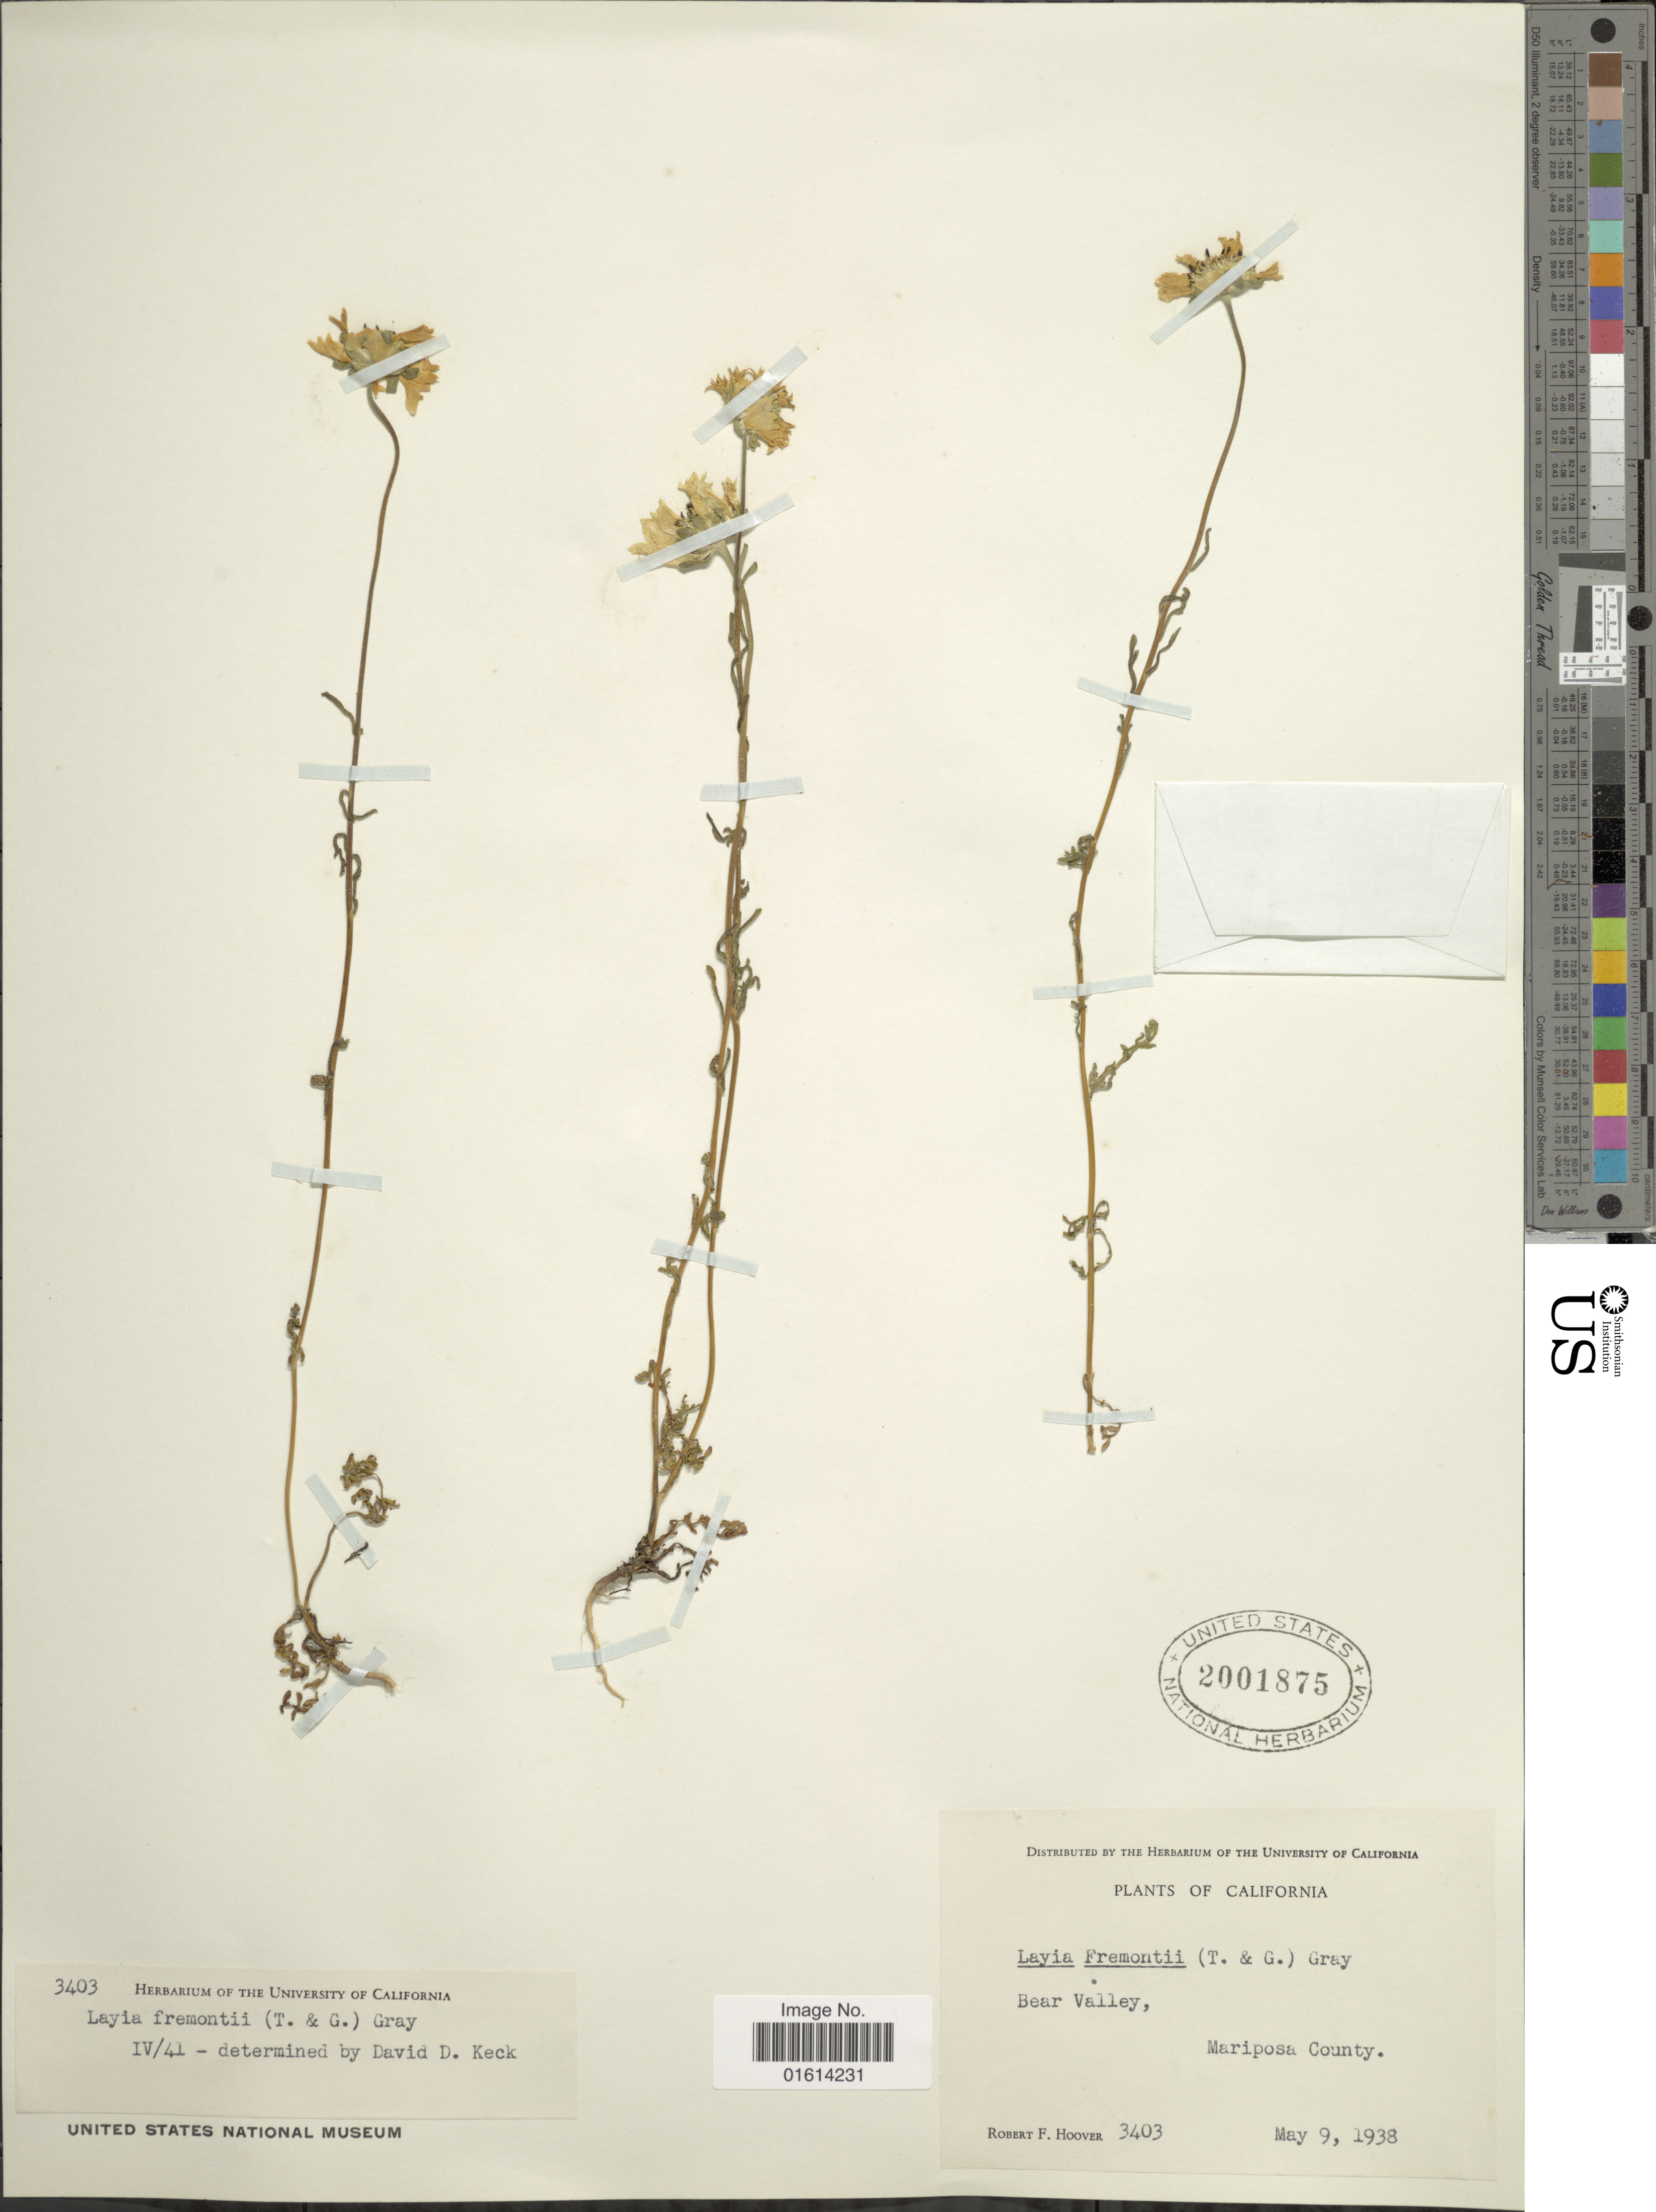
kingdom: Plantae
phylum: Tracheophyta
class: Magnoliopsida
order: Asterales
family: Asteraceae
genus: Layia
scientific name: Layia fremontii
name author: A. Gray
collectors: R. F. Hoover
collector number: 3403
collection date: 1938-05-09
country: United States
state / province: California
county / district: Mariposa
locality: Bear Valley, Mariposa County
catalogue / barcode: US 2001875